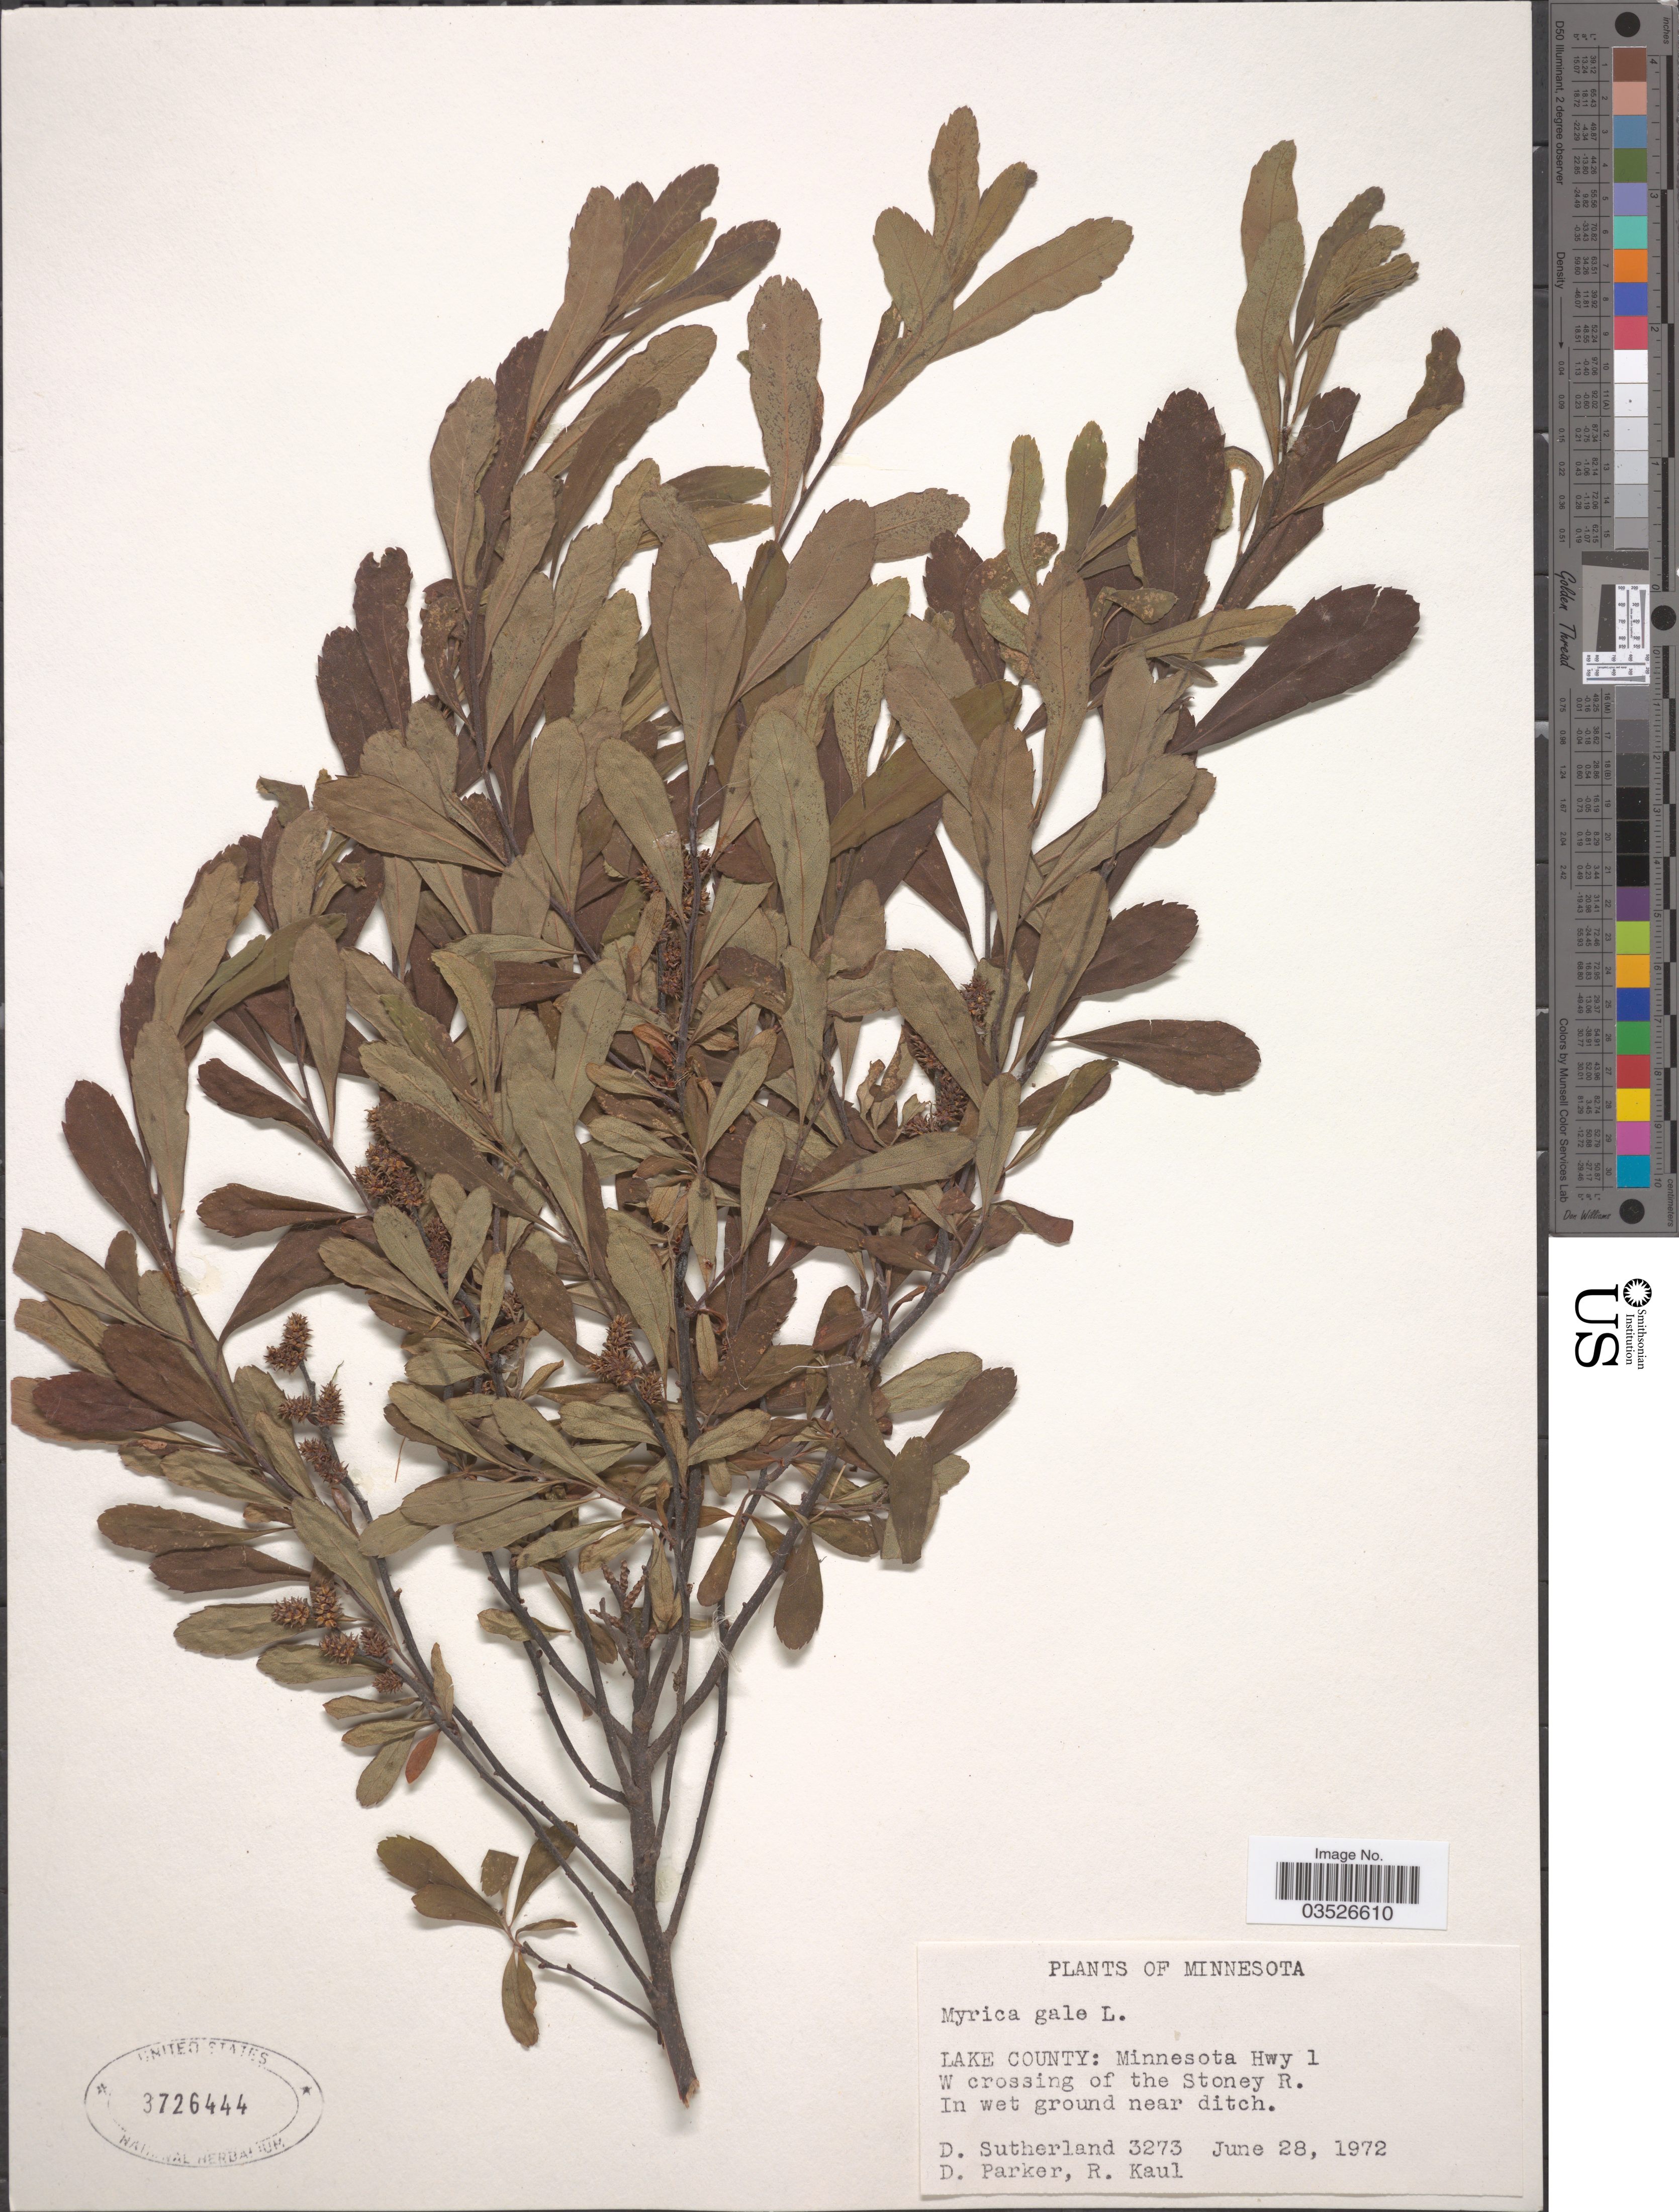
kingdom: Plantae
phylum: Tracheophyta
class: Magnoliopsida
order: Fagales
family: Myricaceae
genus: Myrica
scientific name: Myrica gale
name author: L.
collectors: D. Sutherland, D. Parker & R. Kaul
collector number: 3273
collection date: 1972-06-28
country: United States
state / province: Minnesota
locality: Lake County: Minnesota Hwy 1 W crossing of the Stoney R.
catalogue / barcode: US 3726444